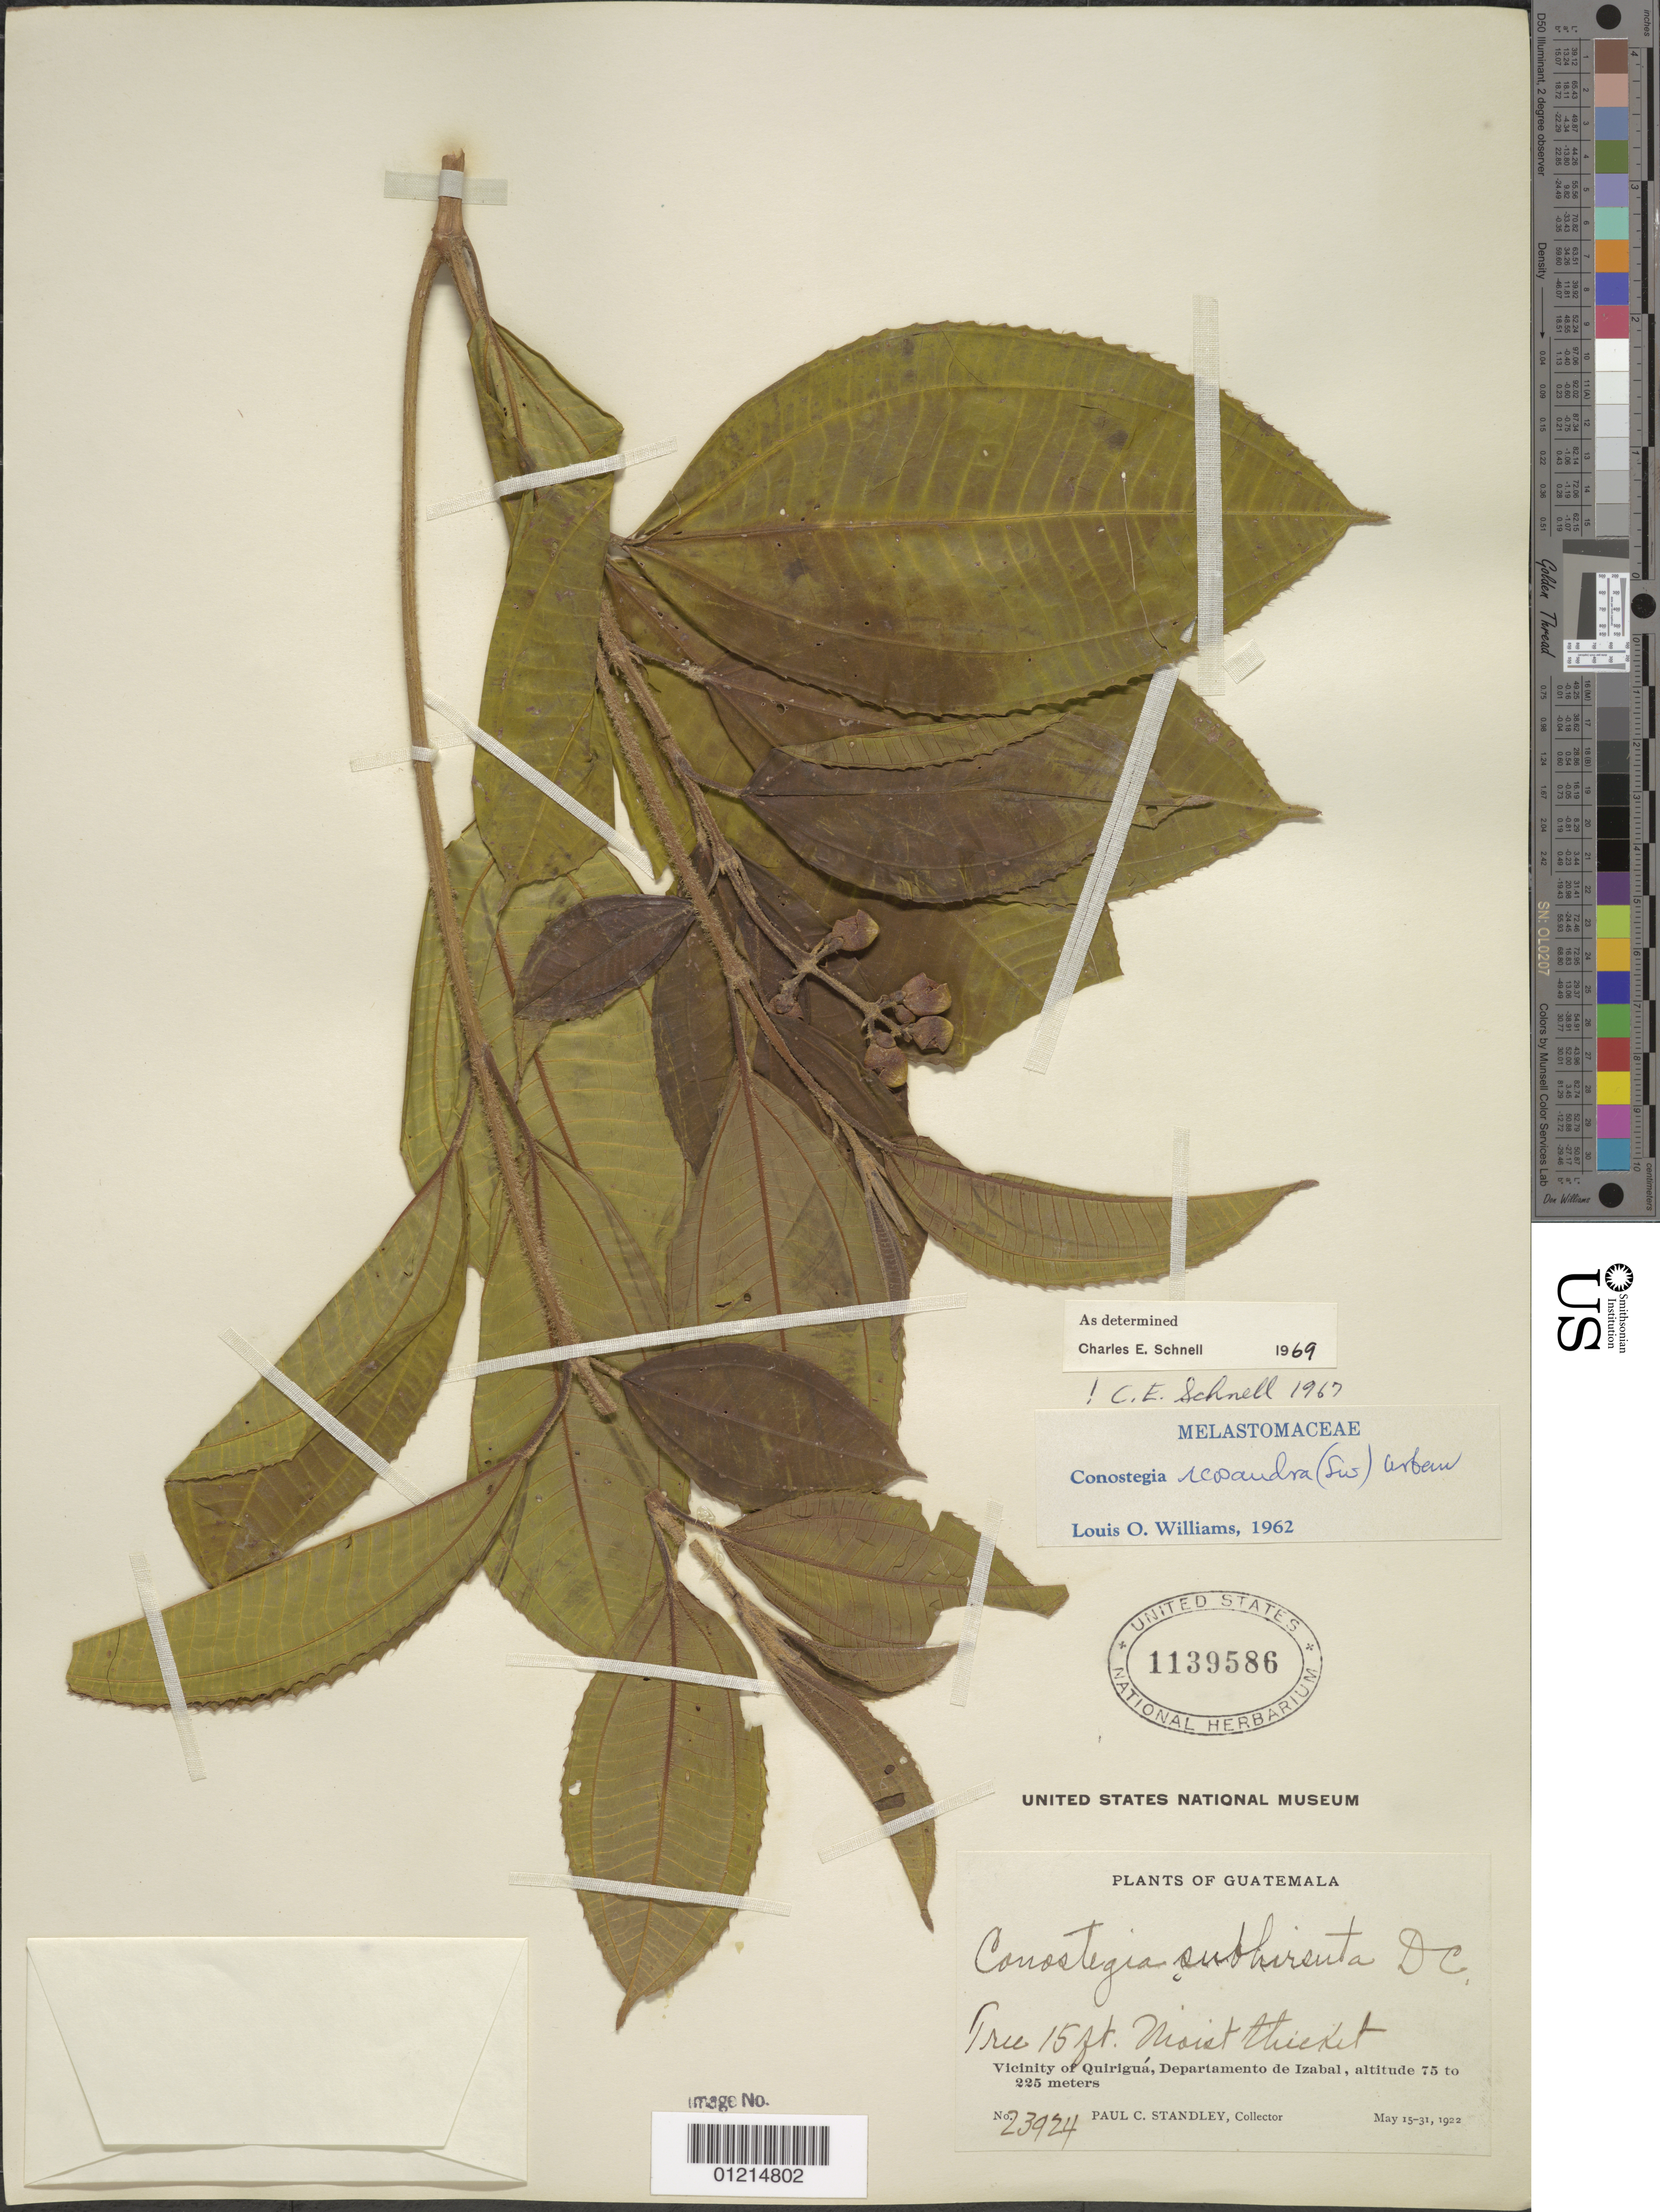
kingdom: Plantae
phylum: Tracheophyta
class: Magnoliopsida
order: Myrtales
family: Melastomataceae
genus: Conostegia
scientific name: Conostegia icosandra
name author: (Sw.) Urb.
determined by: Schnell, C. E.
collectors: P. C. Standley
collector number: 23924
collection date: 1922-05-15/1922-05-31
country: Guatemala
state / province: Izabal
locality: Vicinity of Quirigua.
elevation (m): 75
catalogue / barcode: US 1139586